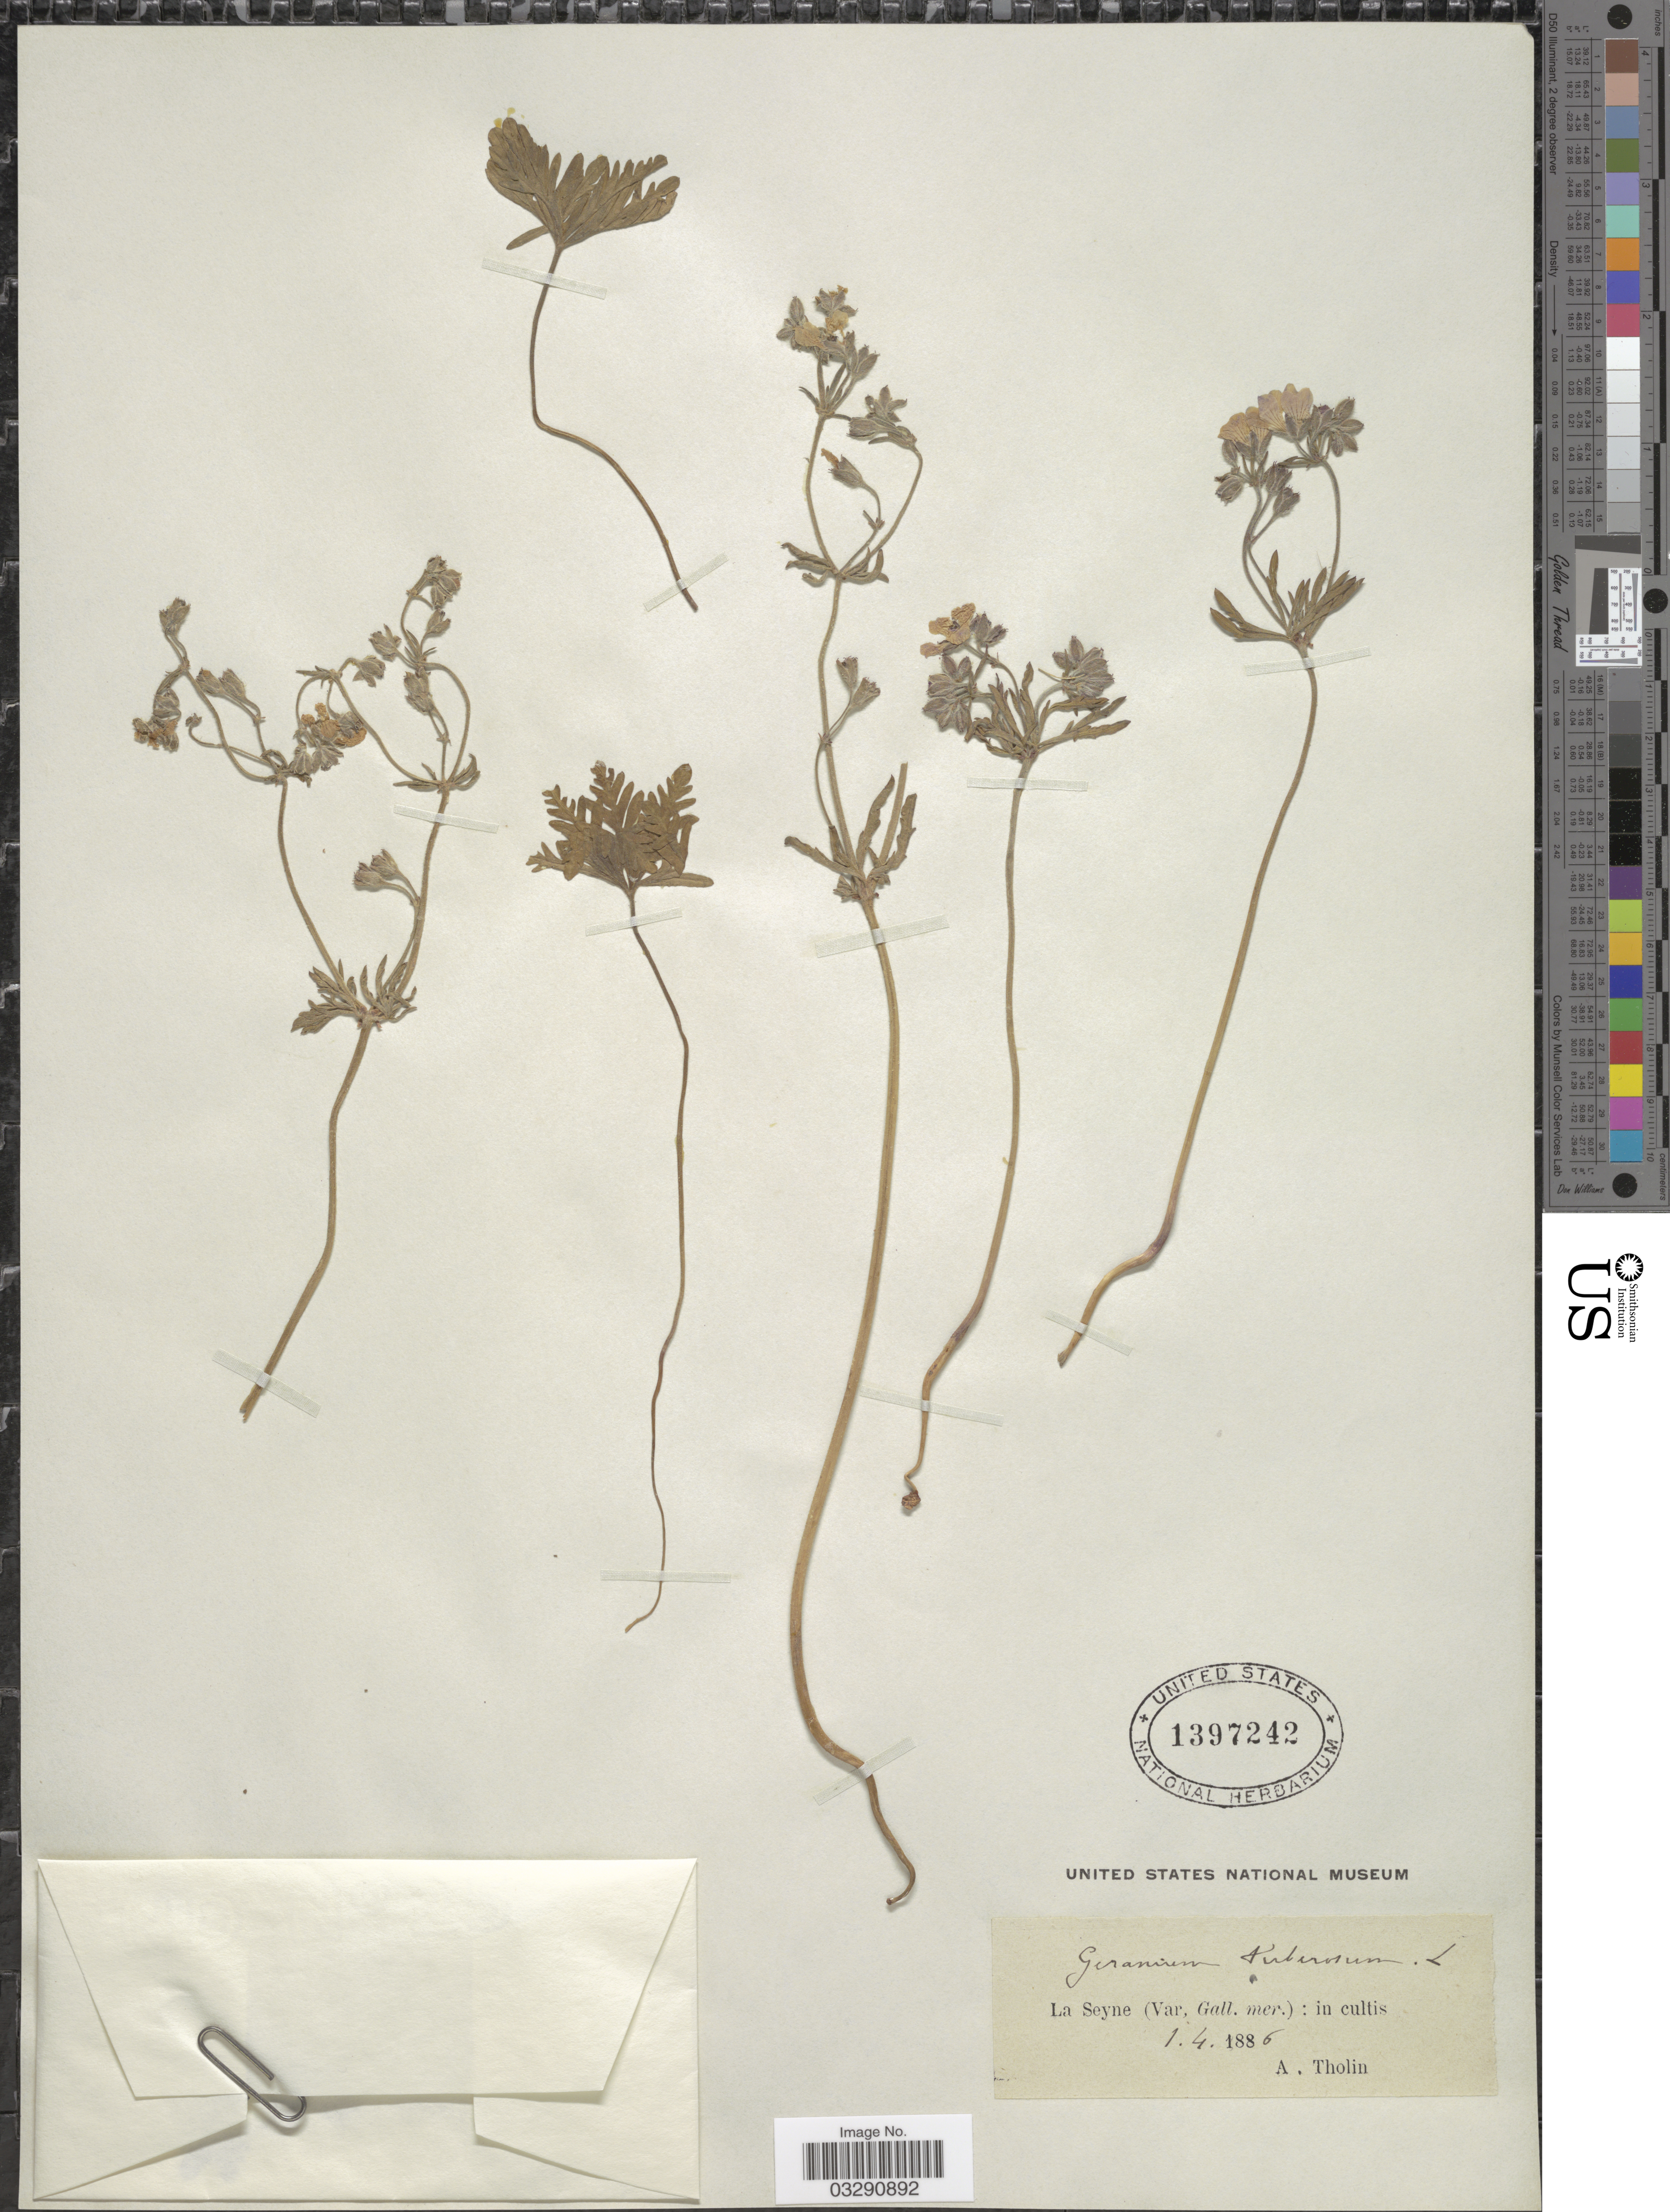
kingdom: Plantae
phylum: Tracheophyta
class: Magnoliopsida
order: Geraniales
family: Geraniaceae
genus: Geranium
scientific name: Geranium tuberosum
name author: L.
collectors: A. Tholin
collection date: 1886-04-01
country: France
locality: La Seyne (Var, Gall. mer.).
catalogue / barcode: US 1397242